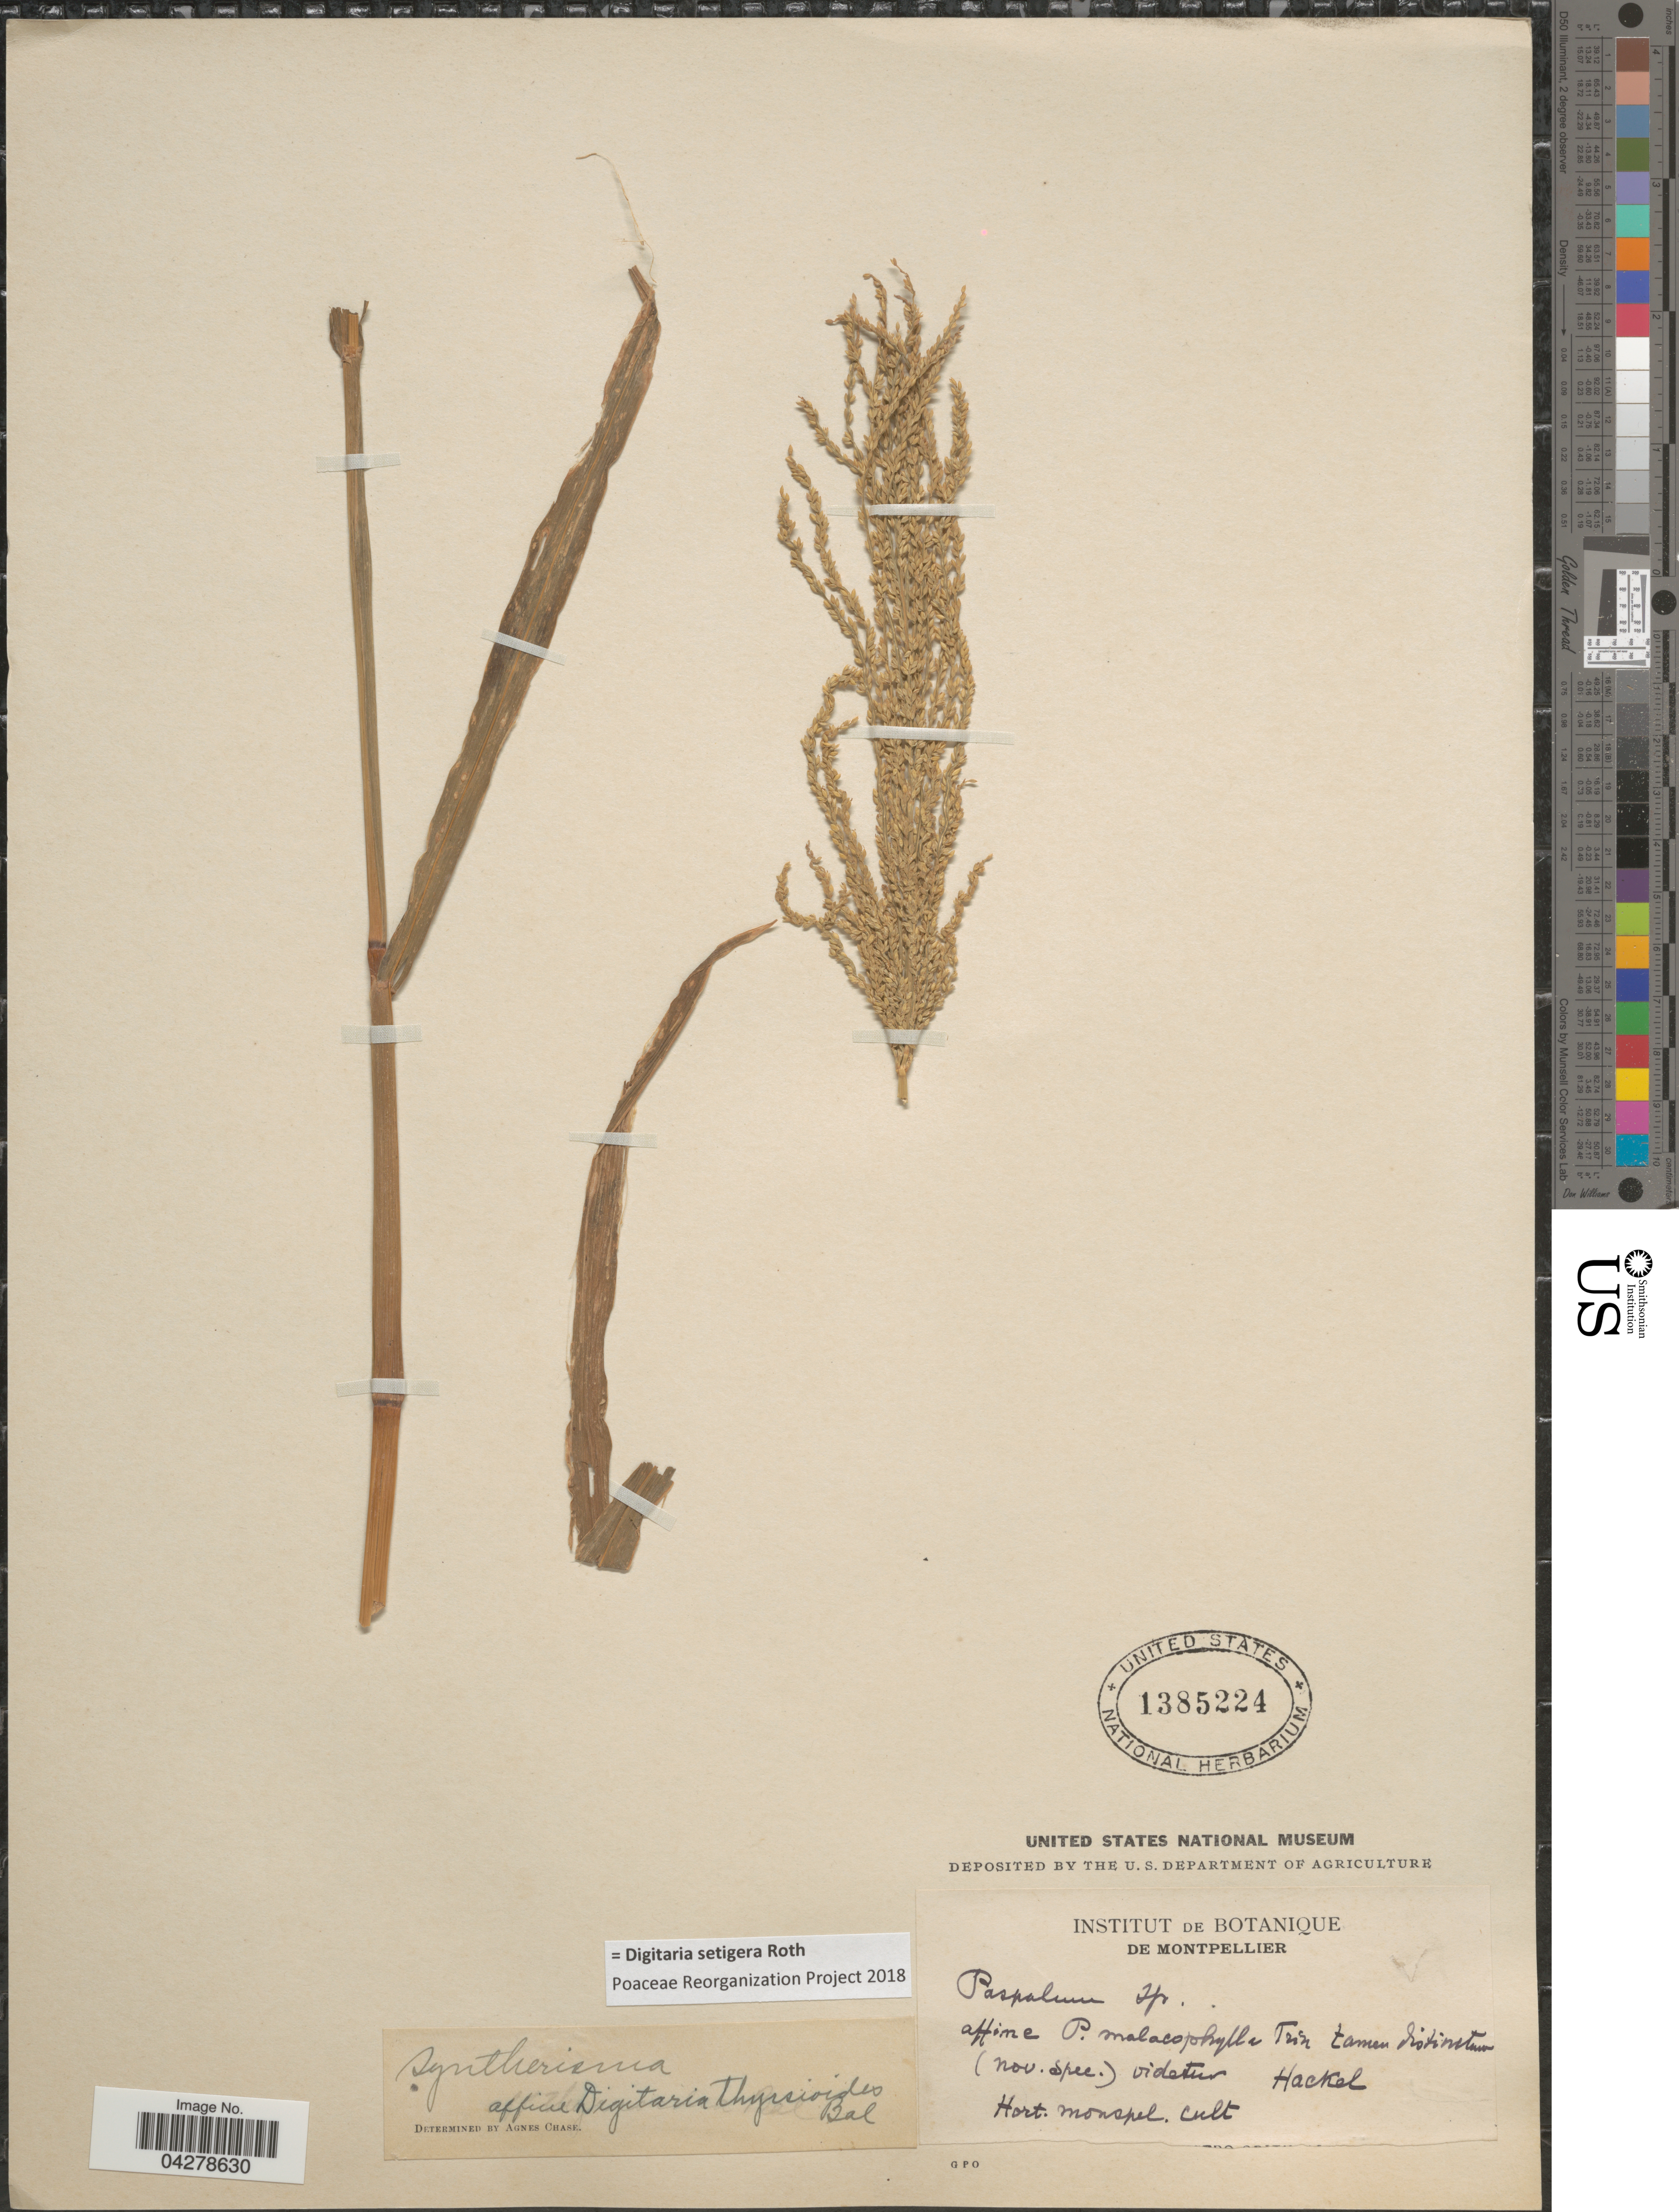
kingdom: Plantae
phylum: Tracheophyta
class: Liliopsida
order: Poales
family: Poaceae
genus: Digitaria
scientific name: Digitaria setigera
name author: Roth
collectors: -. Hackel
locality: Hort. montspel. Cult.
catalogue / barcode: US 1385224